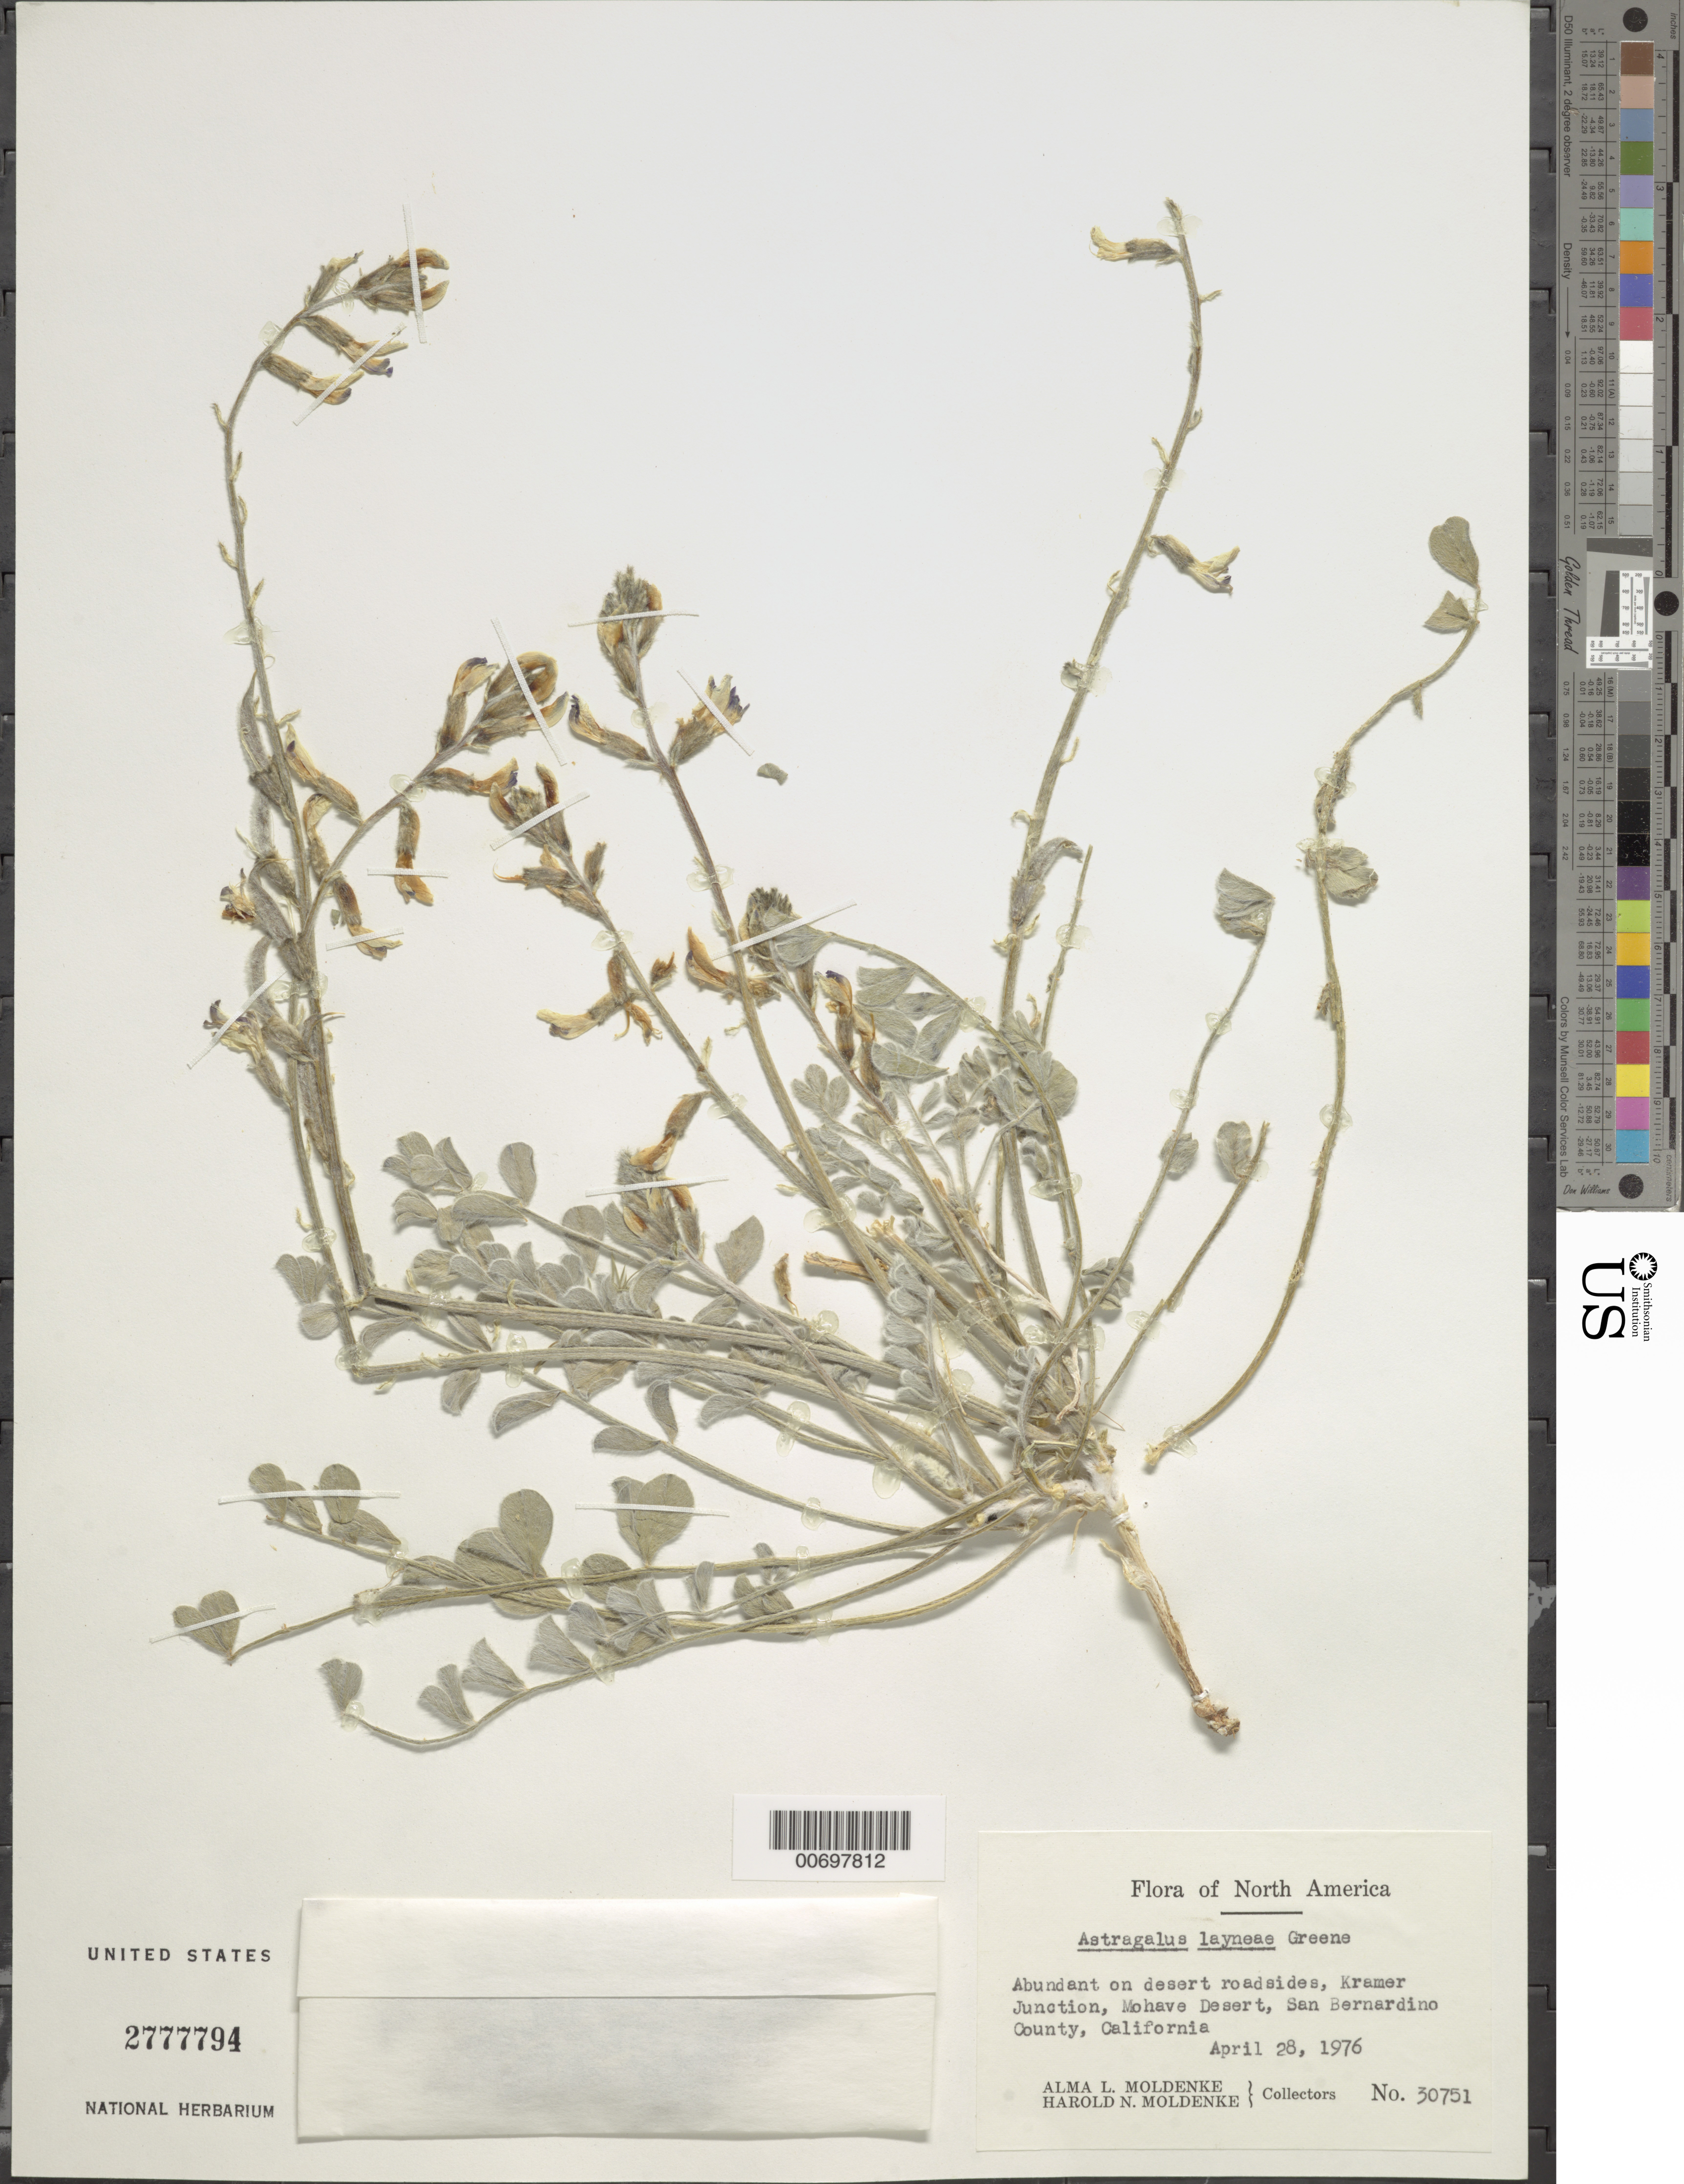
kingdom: Plantae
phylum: Tracheophyta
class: Magnoliopsida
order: Fabales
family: Fabaceae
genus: Astragalus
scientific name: Astragalus layneae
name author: Greene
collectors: A. L. Moldenke & H. N. Moldenke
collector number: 30751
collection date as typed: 28 Apr 1976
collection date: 1976-04-28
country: United States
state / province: California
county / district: San Bernardino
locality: Kramer Junction, Mohave Desert.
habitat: Abundant on desert roadsides.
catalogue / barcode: US 2777794